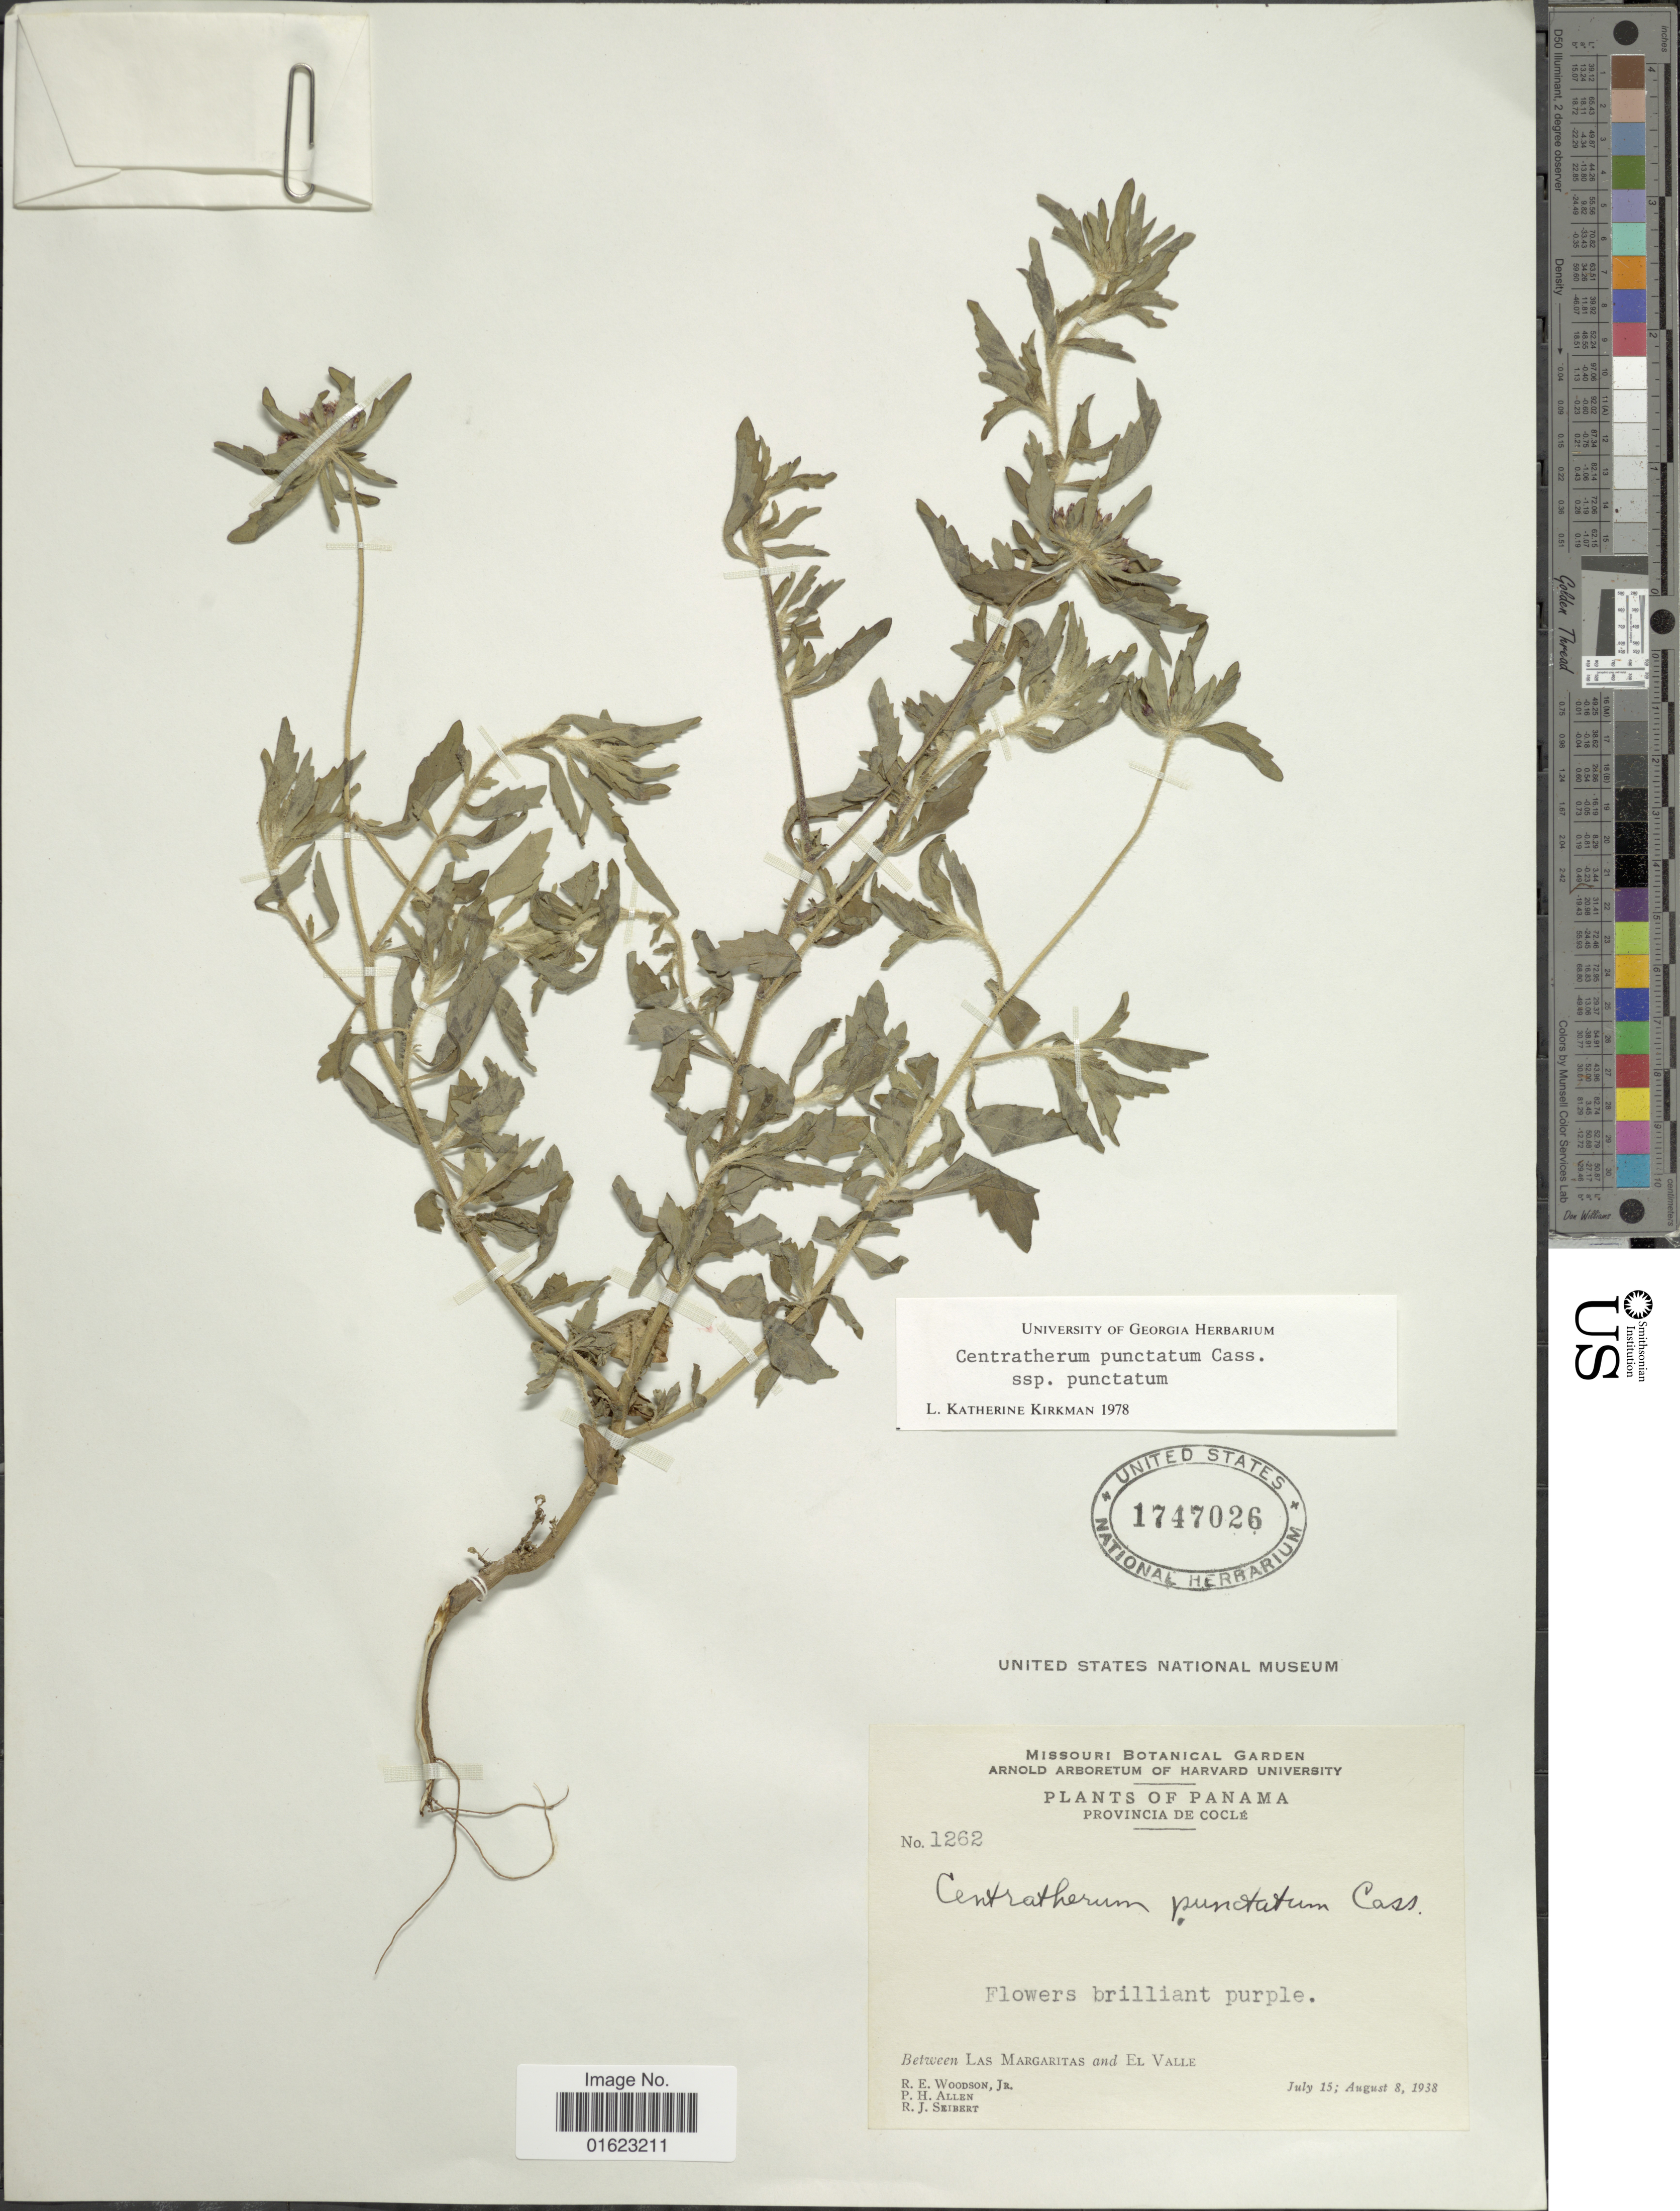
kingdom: Plantae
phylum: Tracheophyta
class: Magnoliopsida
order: Asterales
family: Asteraceae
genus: Centratherum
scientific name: Centratherum punctatum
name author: Cass.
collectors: R. E. Woodson, P. H. Allen & R. J. Seibert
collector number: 1262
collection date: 1938-07-15/1938-08-08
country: Panama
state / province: Coclé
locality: Provincia de Cocle. Between Las Margaritas and El Valle.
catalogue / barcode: US 1747026